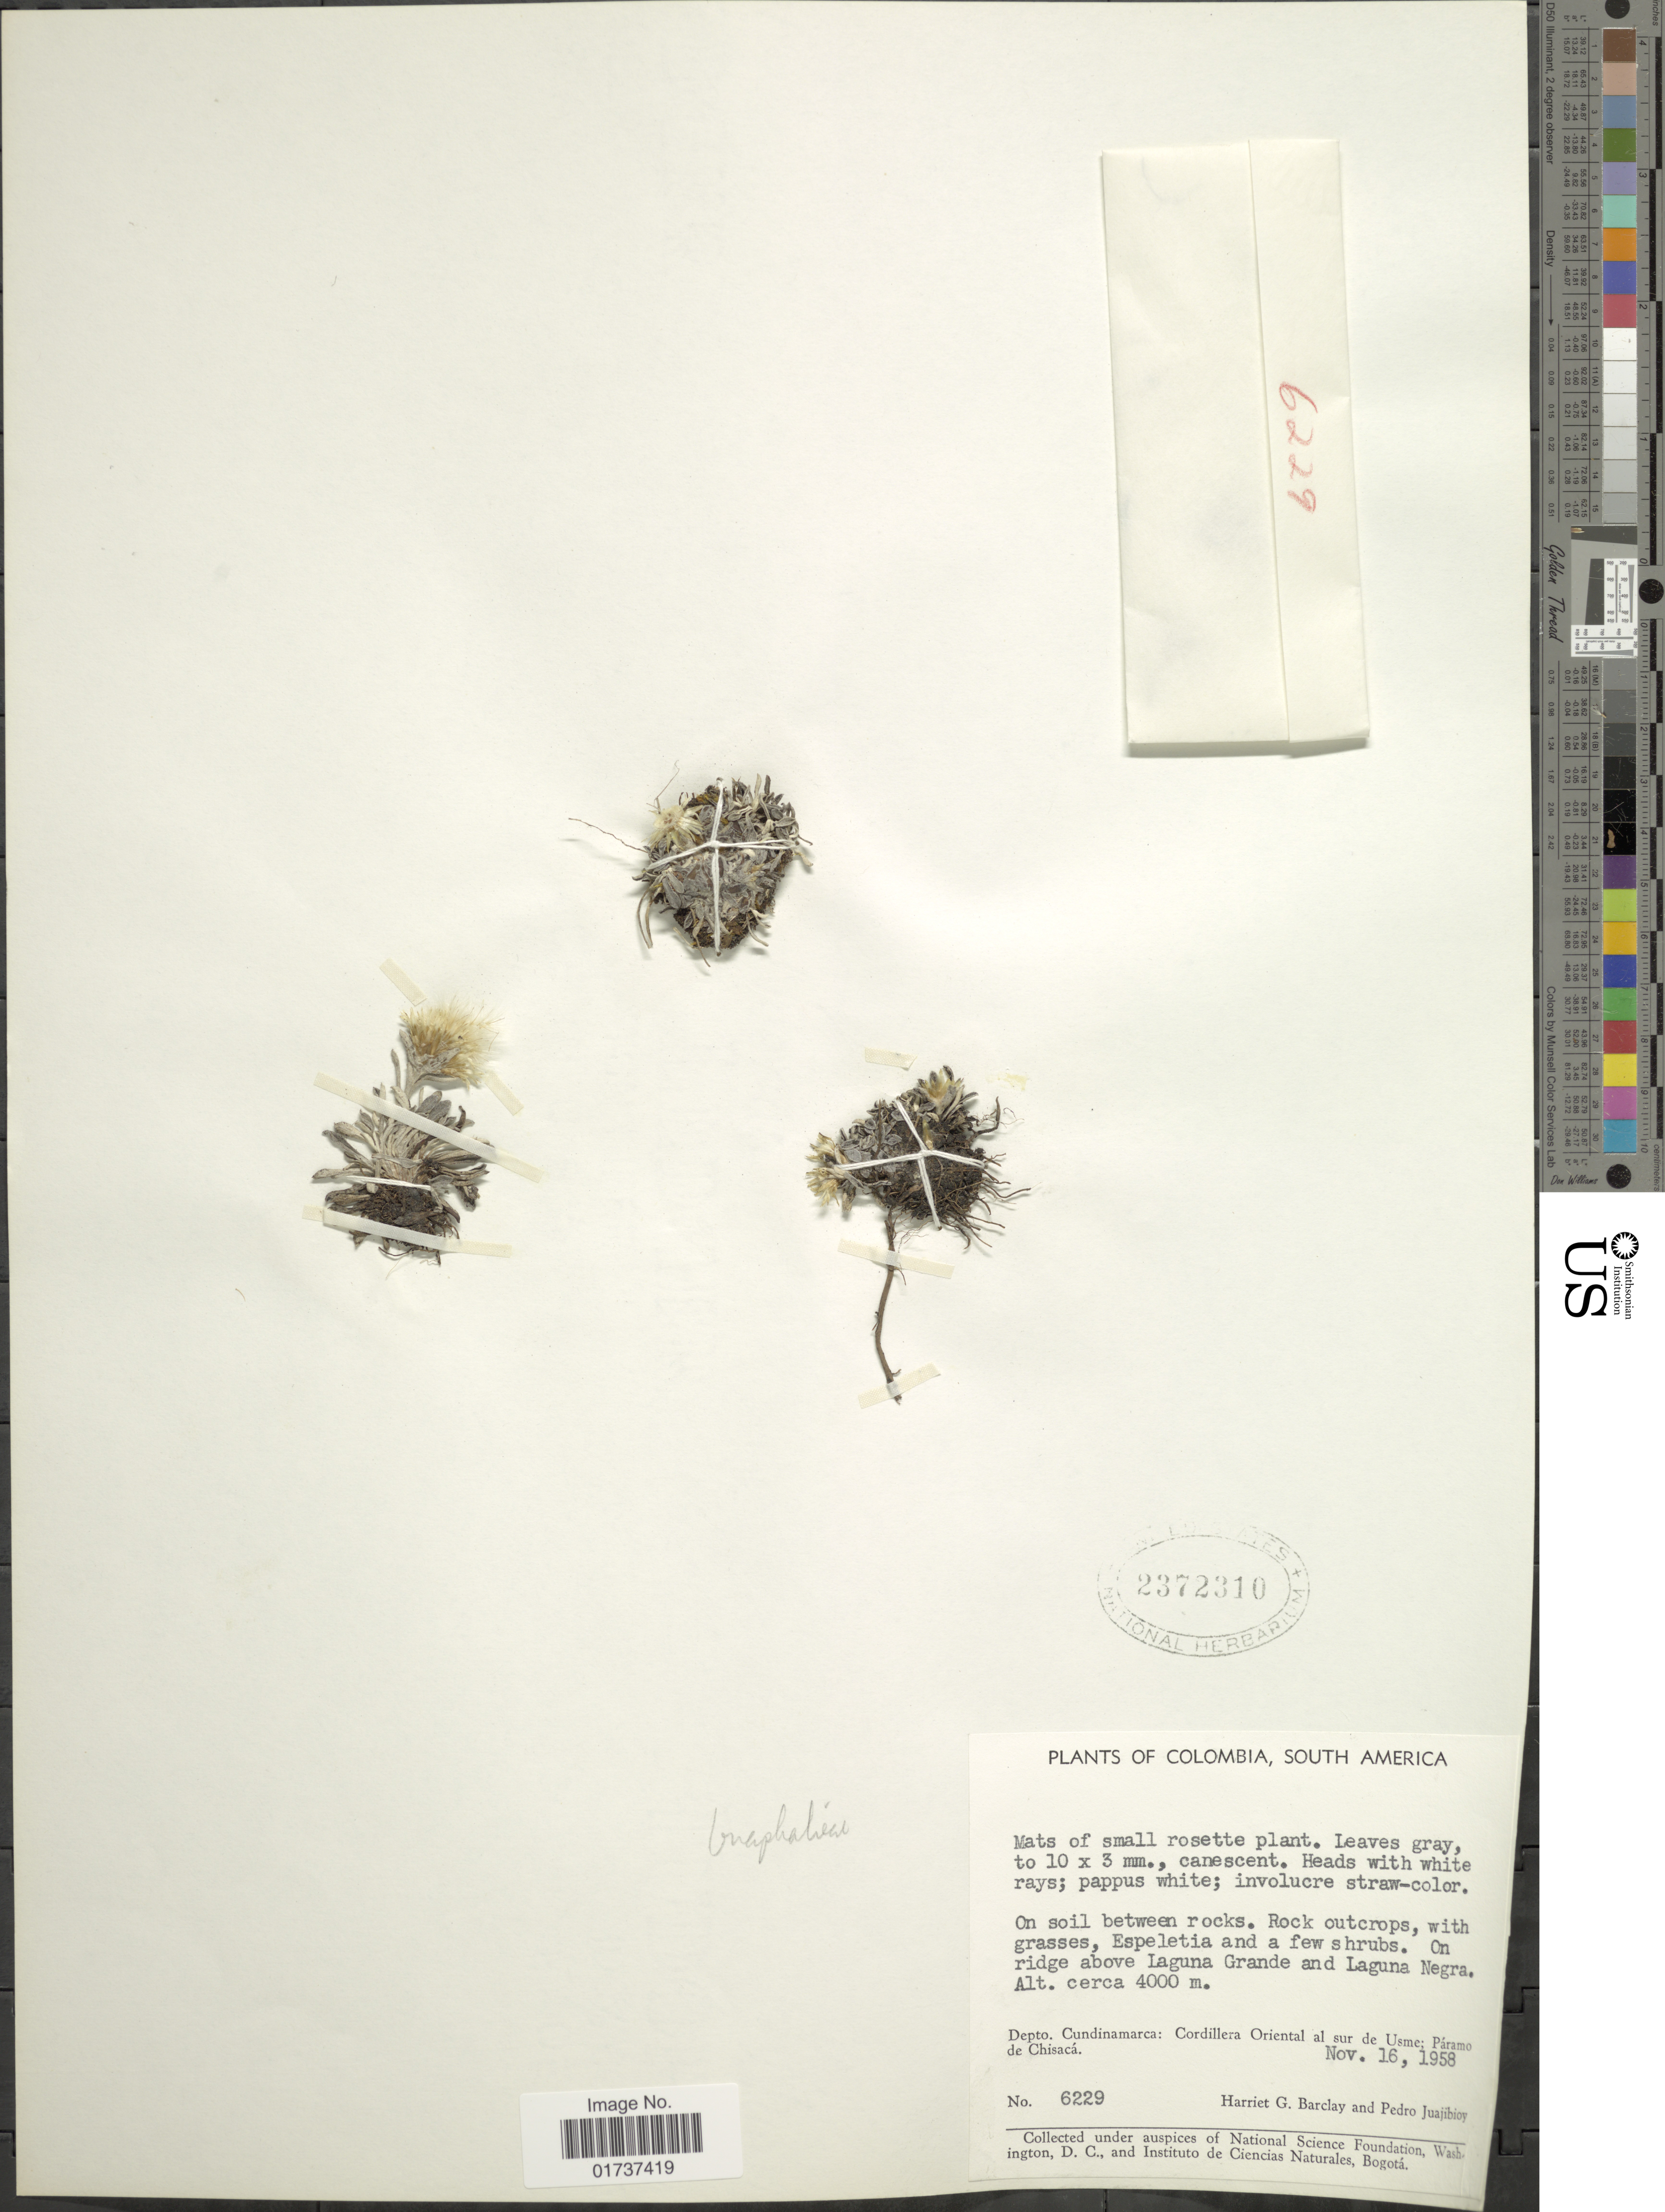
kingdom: Plantae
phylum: Tracheophyta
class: Magnoliopsida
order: Asterales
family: Asteraceae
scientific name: Orognaphalon grandiflorum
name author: G.L. Nesom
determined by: Nesom, Guy L.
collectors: H. G. Barclay & P. Juajibioy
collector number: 6229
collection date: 1958-11-16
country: Colombia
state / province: Cundinamarca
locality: On ridge above Laguna Grande and laguna Negra, Depto Cundinamarca: Cordillera Oriental al sur de Usme; Páramo de Chisacá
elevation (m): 4000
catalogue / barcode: US 2372310